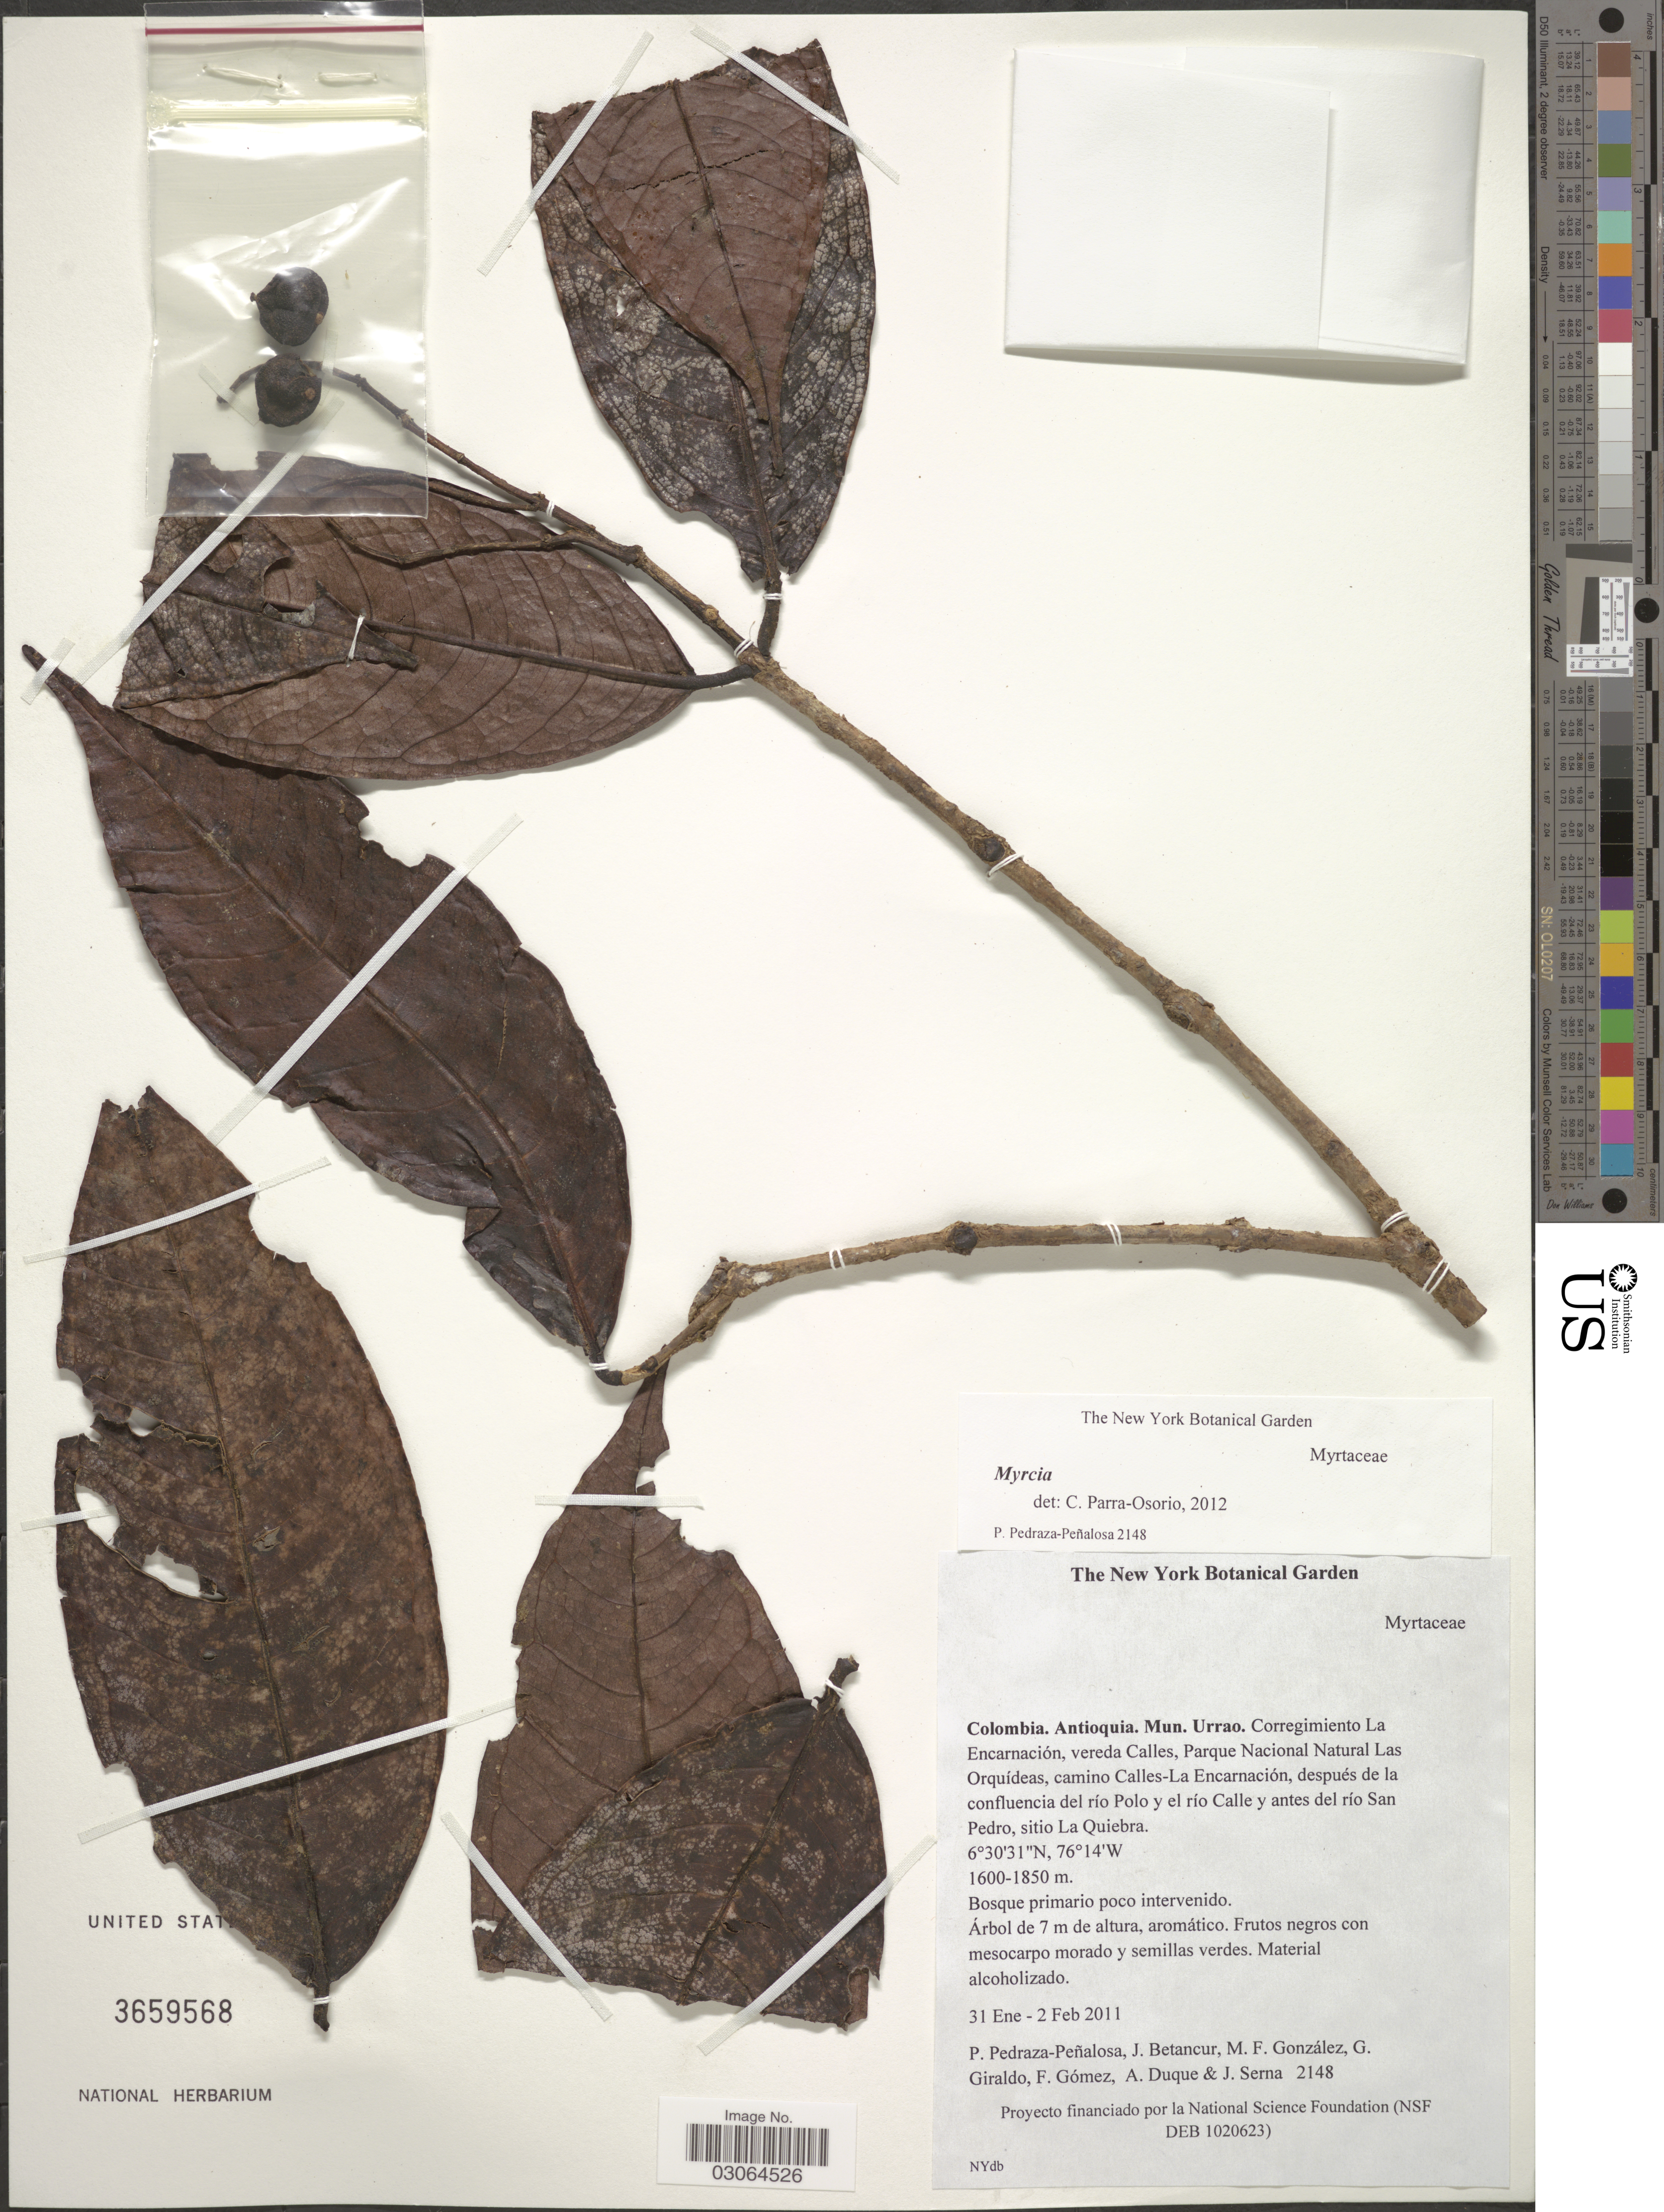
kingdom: Plantae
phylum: Tracheophyta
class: Magnoliopsida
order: Myrtales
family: Myrtaceae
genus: Myrcia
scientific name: Myrcia sp.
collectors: P. Pedraza-Peñalosa, J. Betancur, M. Gonzalez, F. Gómez & et al.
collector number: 2148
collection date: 2011-01-31/2011-02-02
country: Colombia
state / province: Antioquia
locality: Mun. Urrao. Corregimiento La Encarnación, vereda Calles, Parque Nacional Natural Las Orquídeas, camino Calles-La Encarnación, después de la confluencia del río Polo y el río Calle y antes del río San Pedro, sitio La Quiebra.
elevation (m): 1600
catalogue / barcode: US 3659568